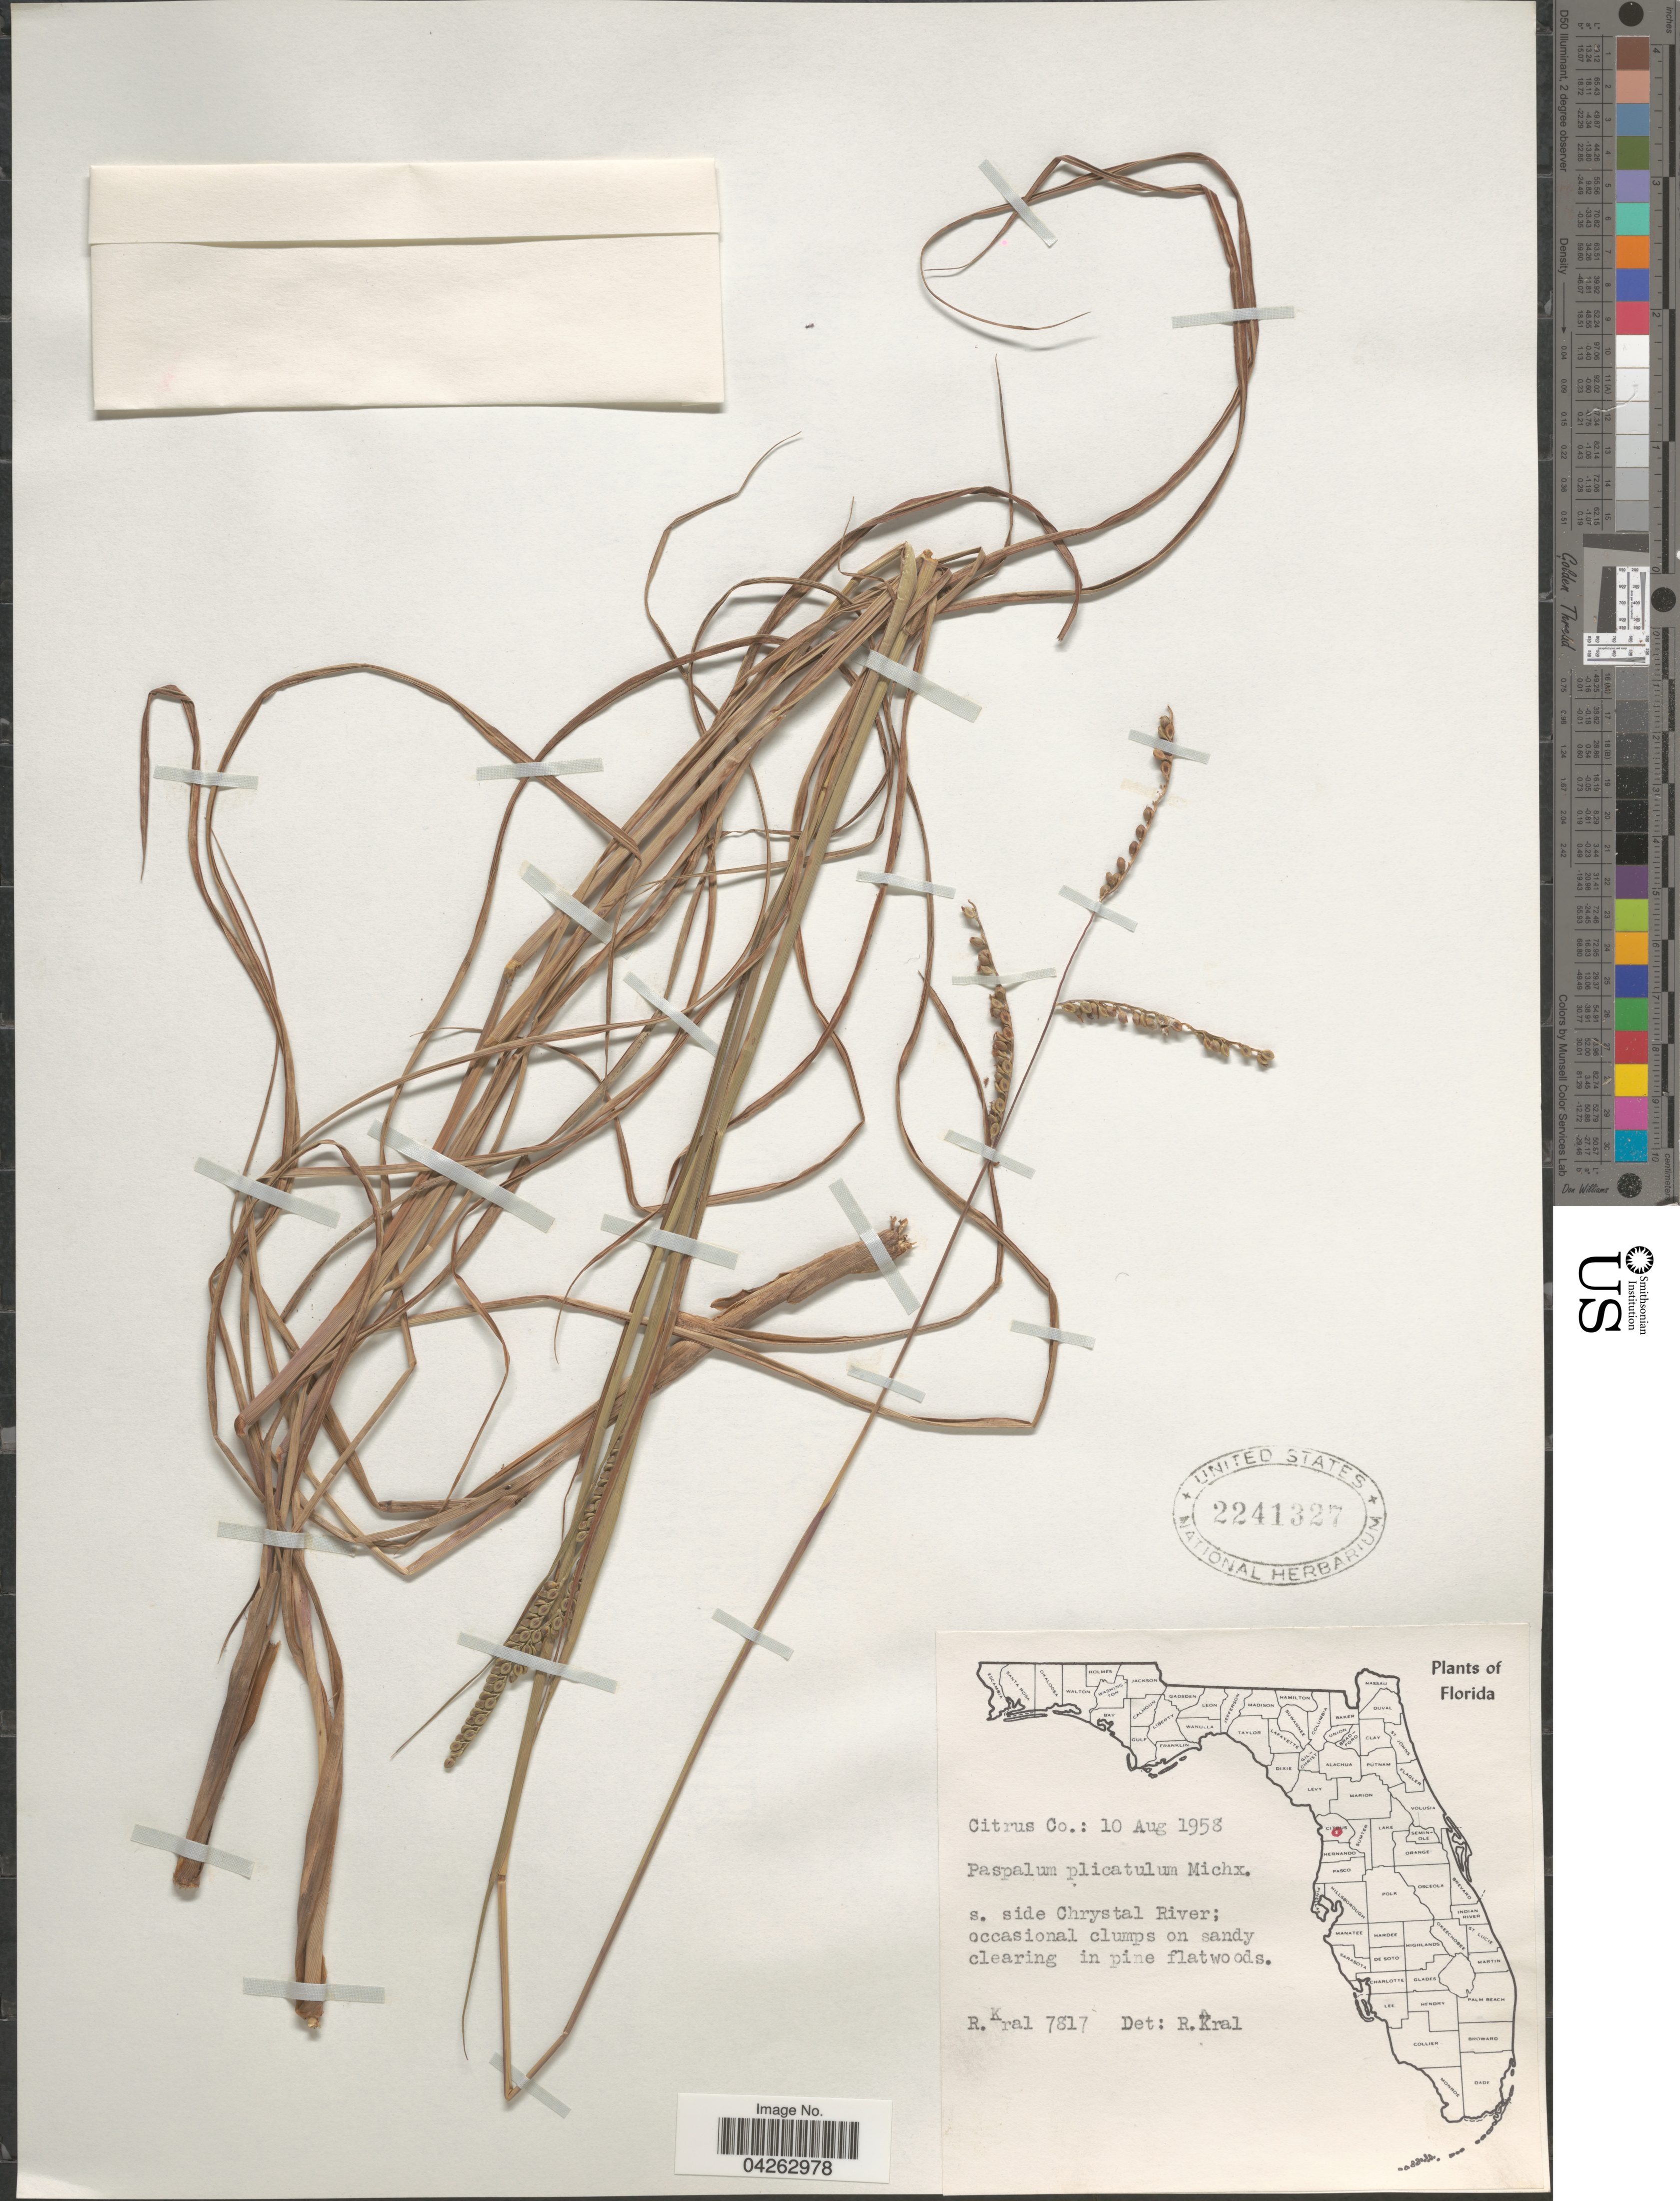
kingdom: Plantae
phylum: Tracheophyta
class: Liliopsida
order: Poales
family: Poaceae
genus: Paspalum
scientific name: Paspalum plicatulum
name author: Michx.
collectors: R. Kral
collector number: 7817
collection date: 1958-08-10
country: United States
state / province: Florida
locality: Citrus Co. S. side Chrystal River.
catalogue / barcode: US 2241327